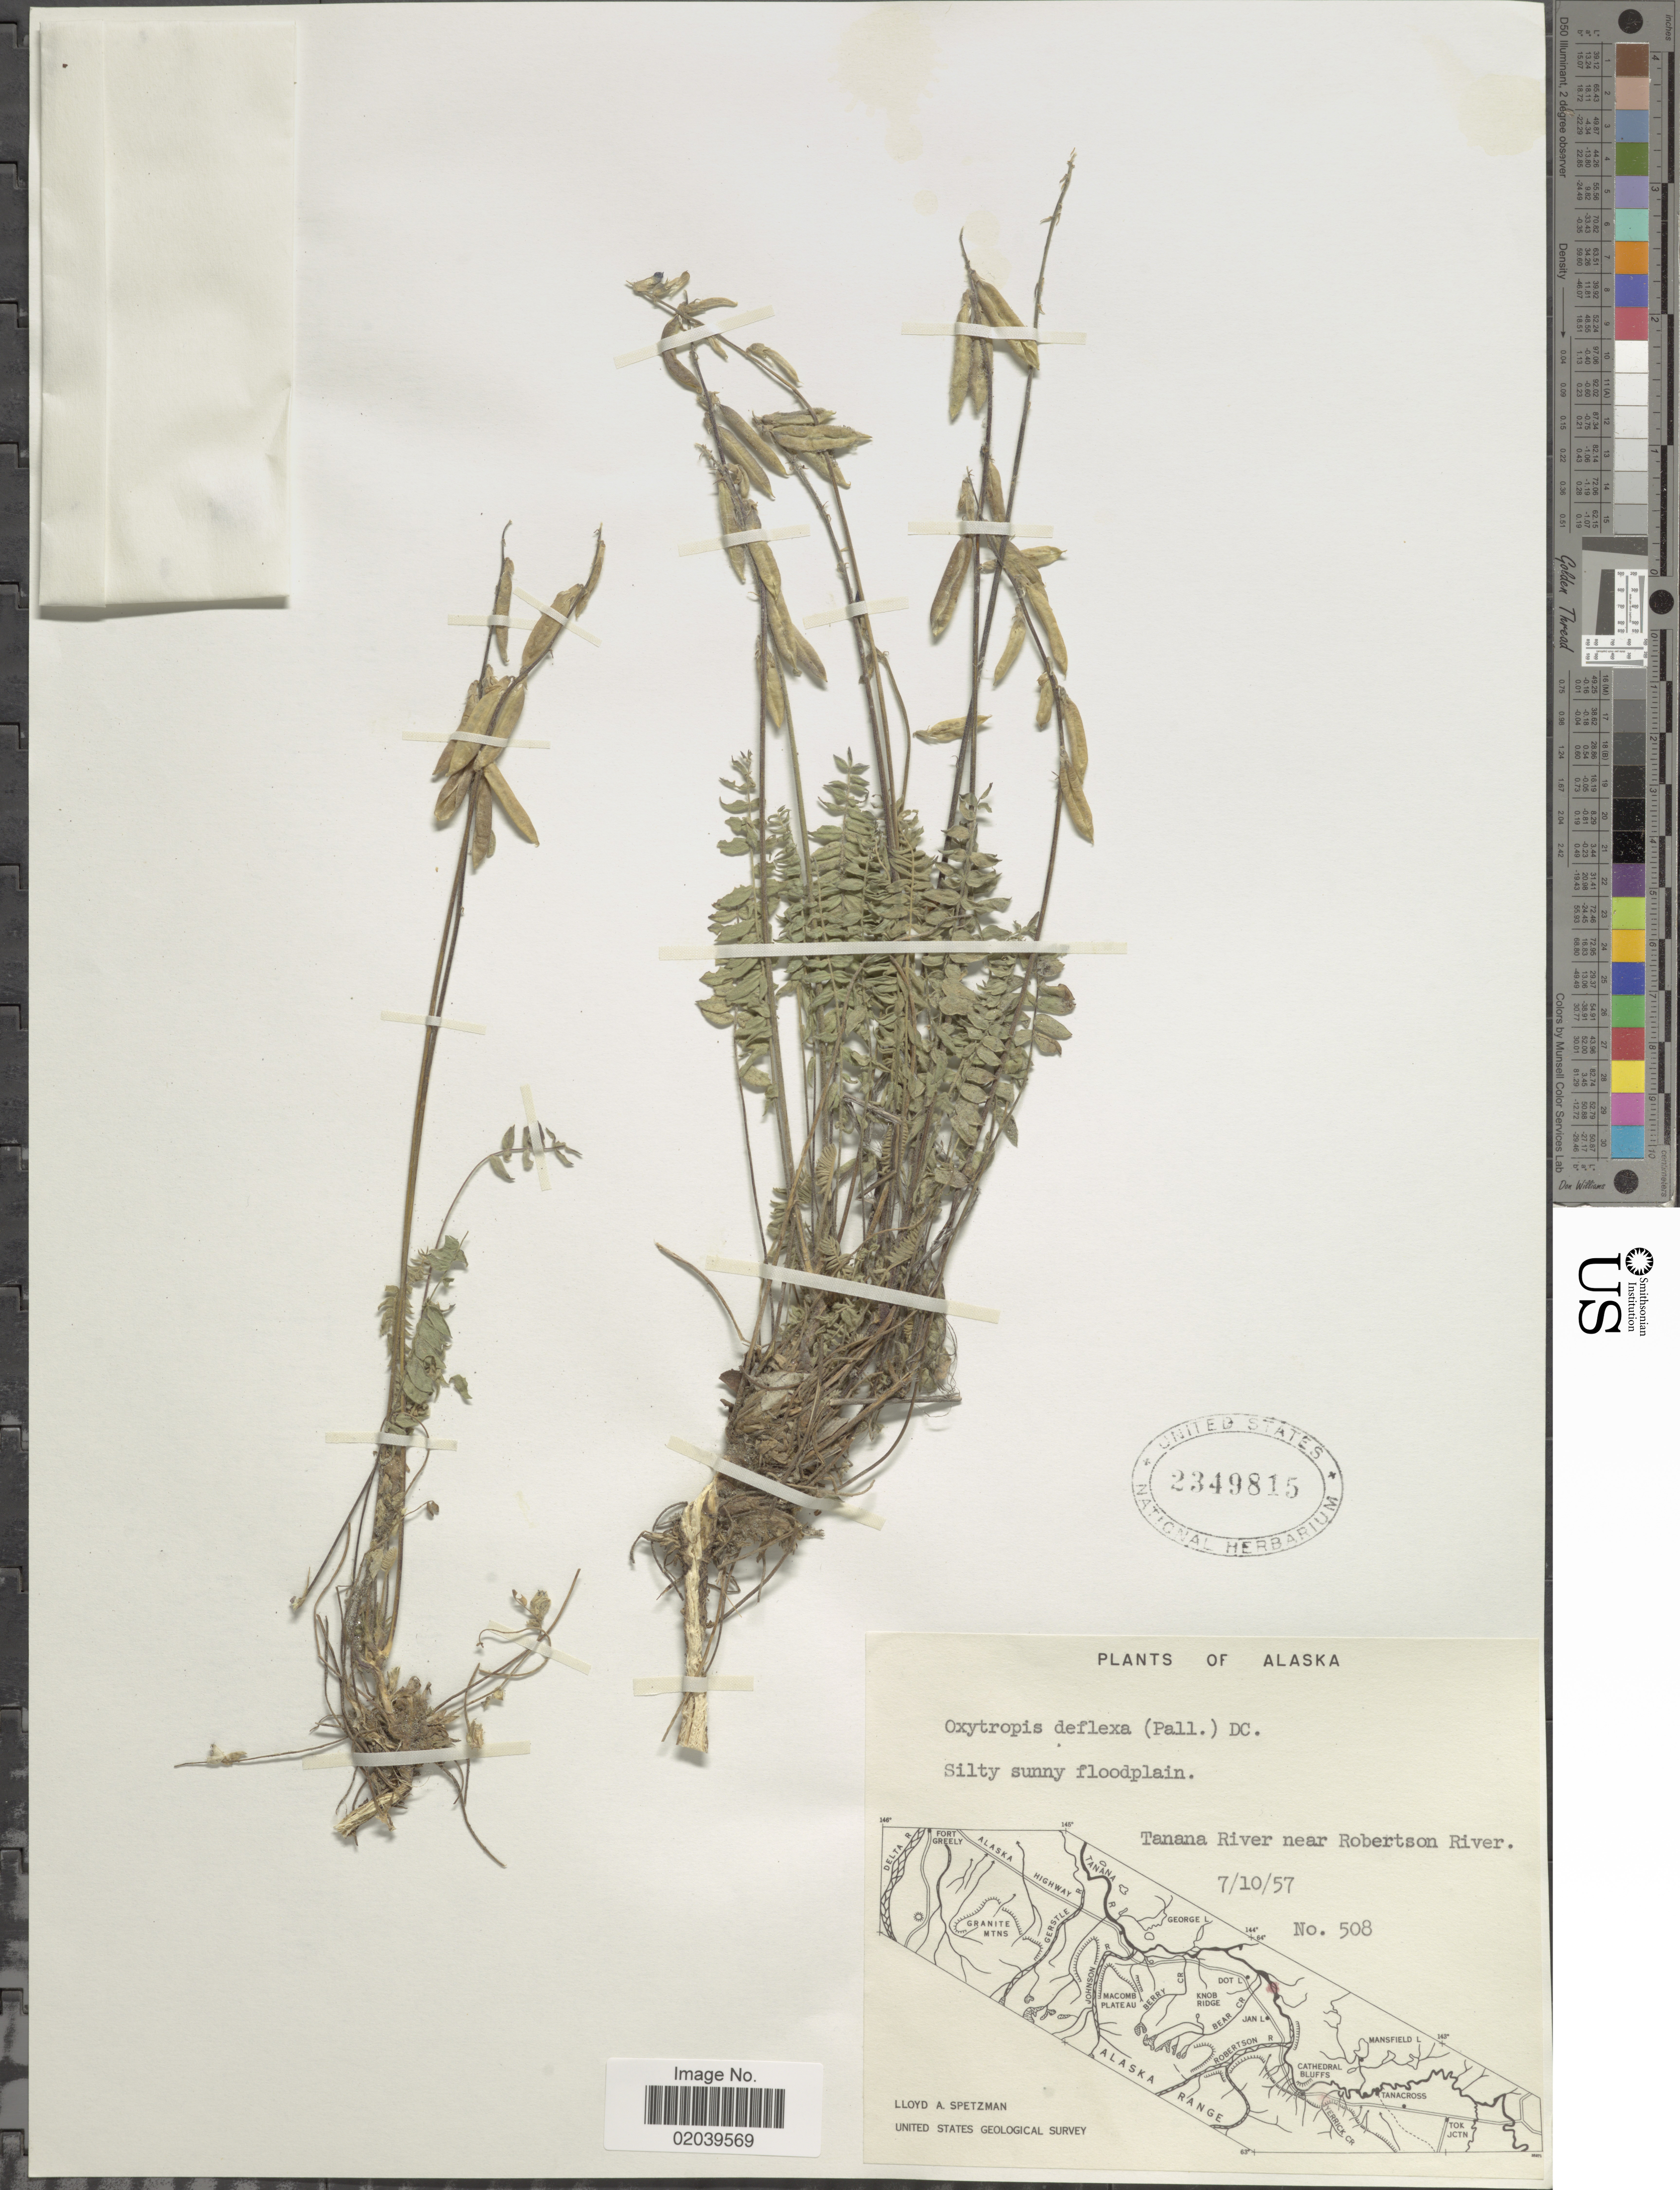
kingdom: Plantae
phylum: Tracheophyta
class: Magnoliopsida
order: Fabales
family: Fabaceae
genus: Oxytropis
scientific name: Oxytropis deflexa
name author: (Pall.) DC.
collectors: L. Spetzman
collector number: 508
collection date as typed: Transcribed d/m/y: 10/7/57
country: United States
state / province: Alaska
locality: Tanana River near Robertson River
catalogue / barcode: US 2349815